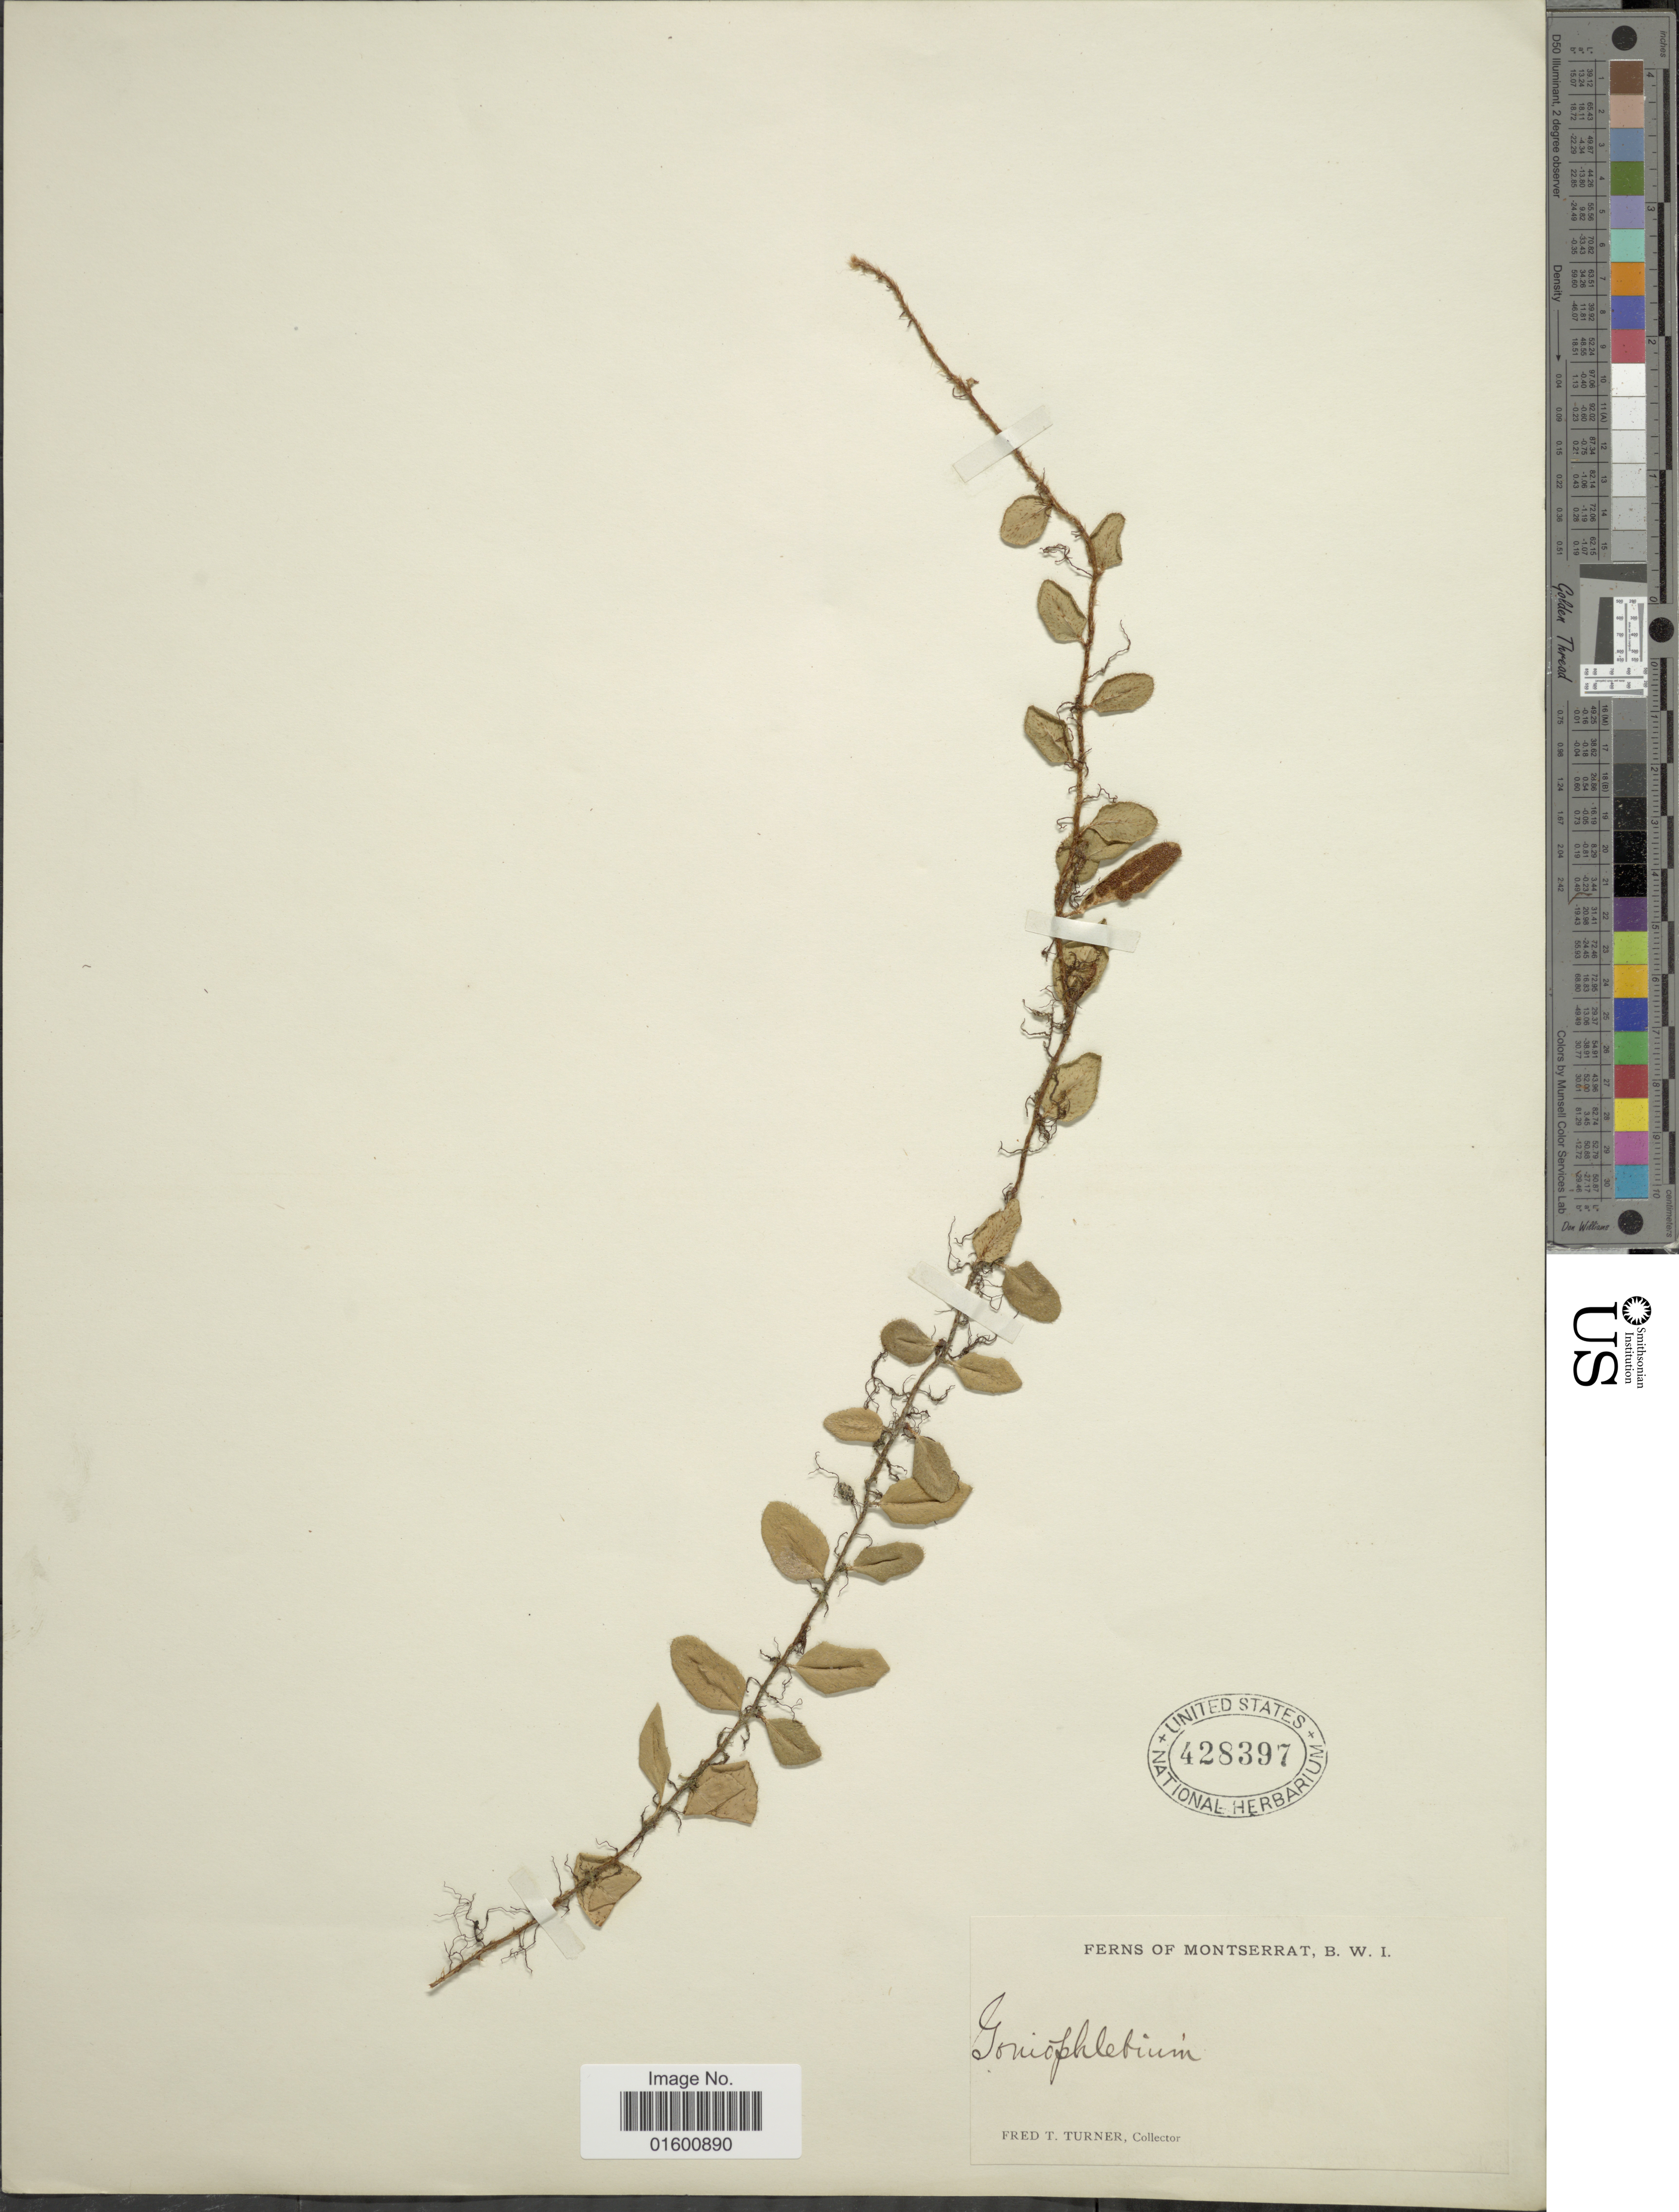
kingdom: Plantae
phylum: Tracheophyta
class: Polypodiopsida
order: Polypodiales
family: Polypodiaceae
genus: Microgramma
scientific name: Microgramma piloselloides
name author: (L.) Copel.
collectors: F. T. Turner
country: Montserrat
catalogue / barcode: US 428397